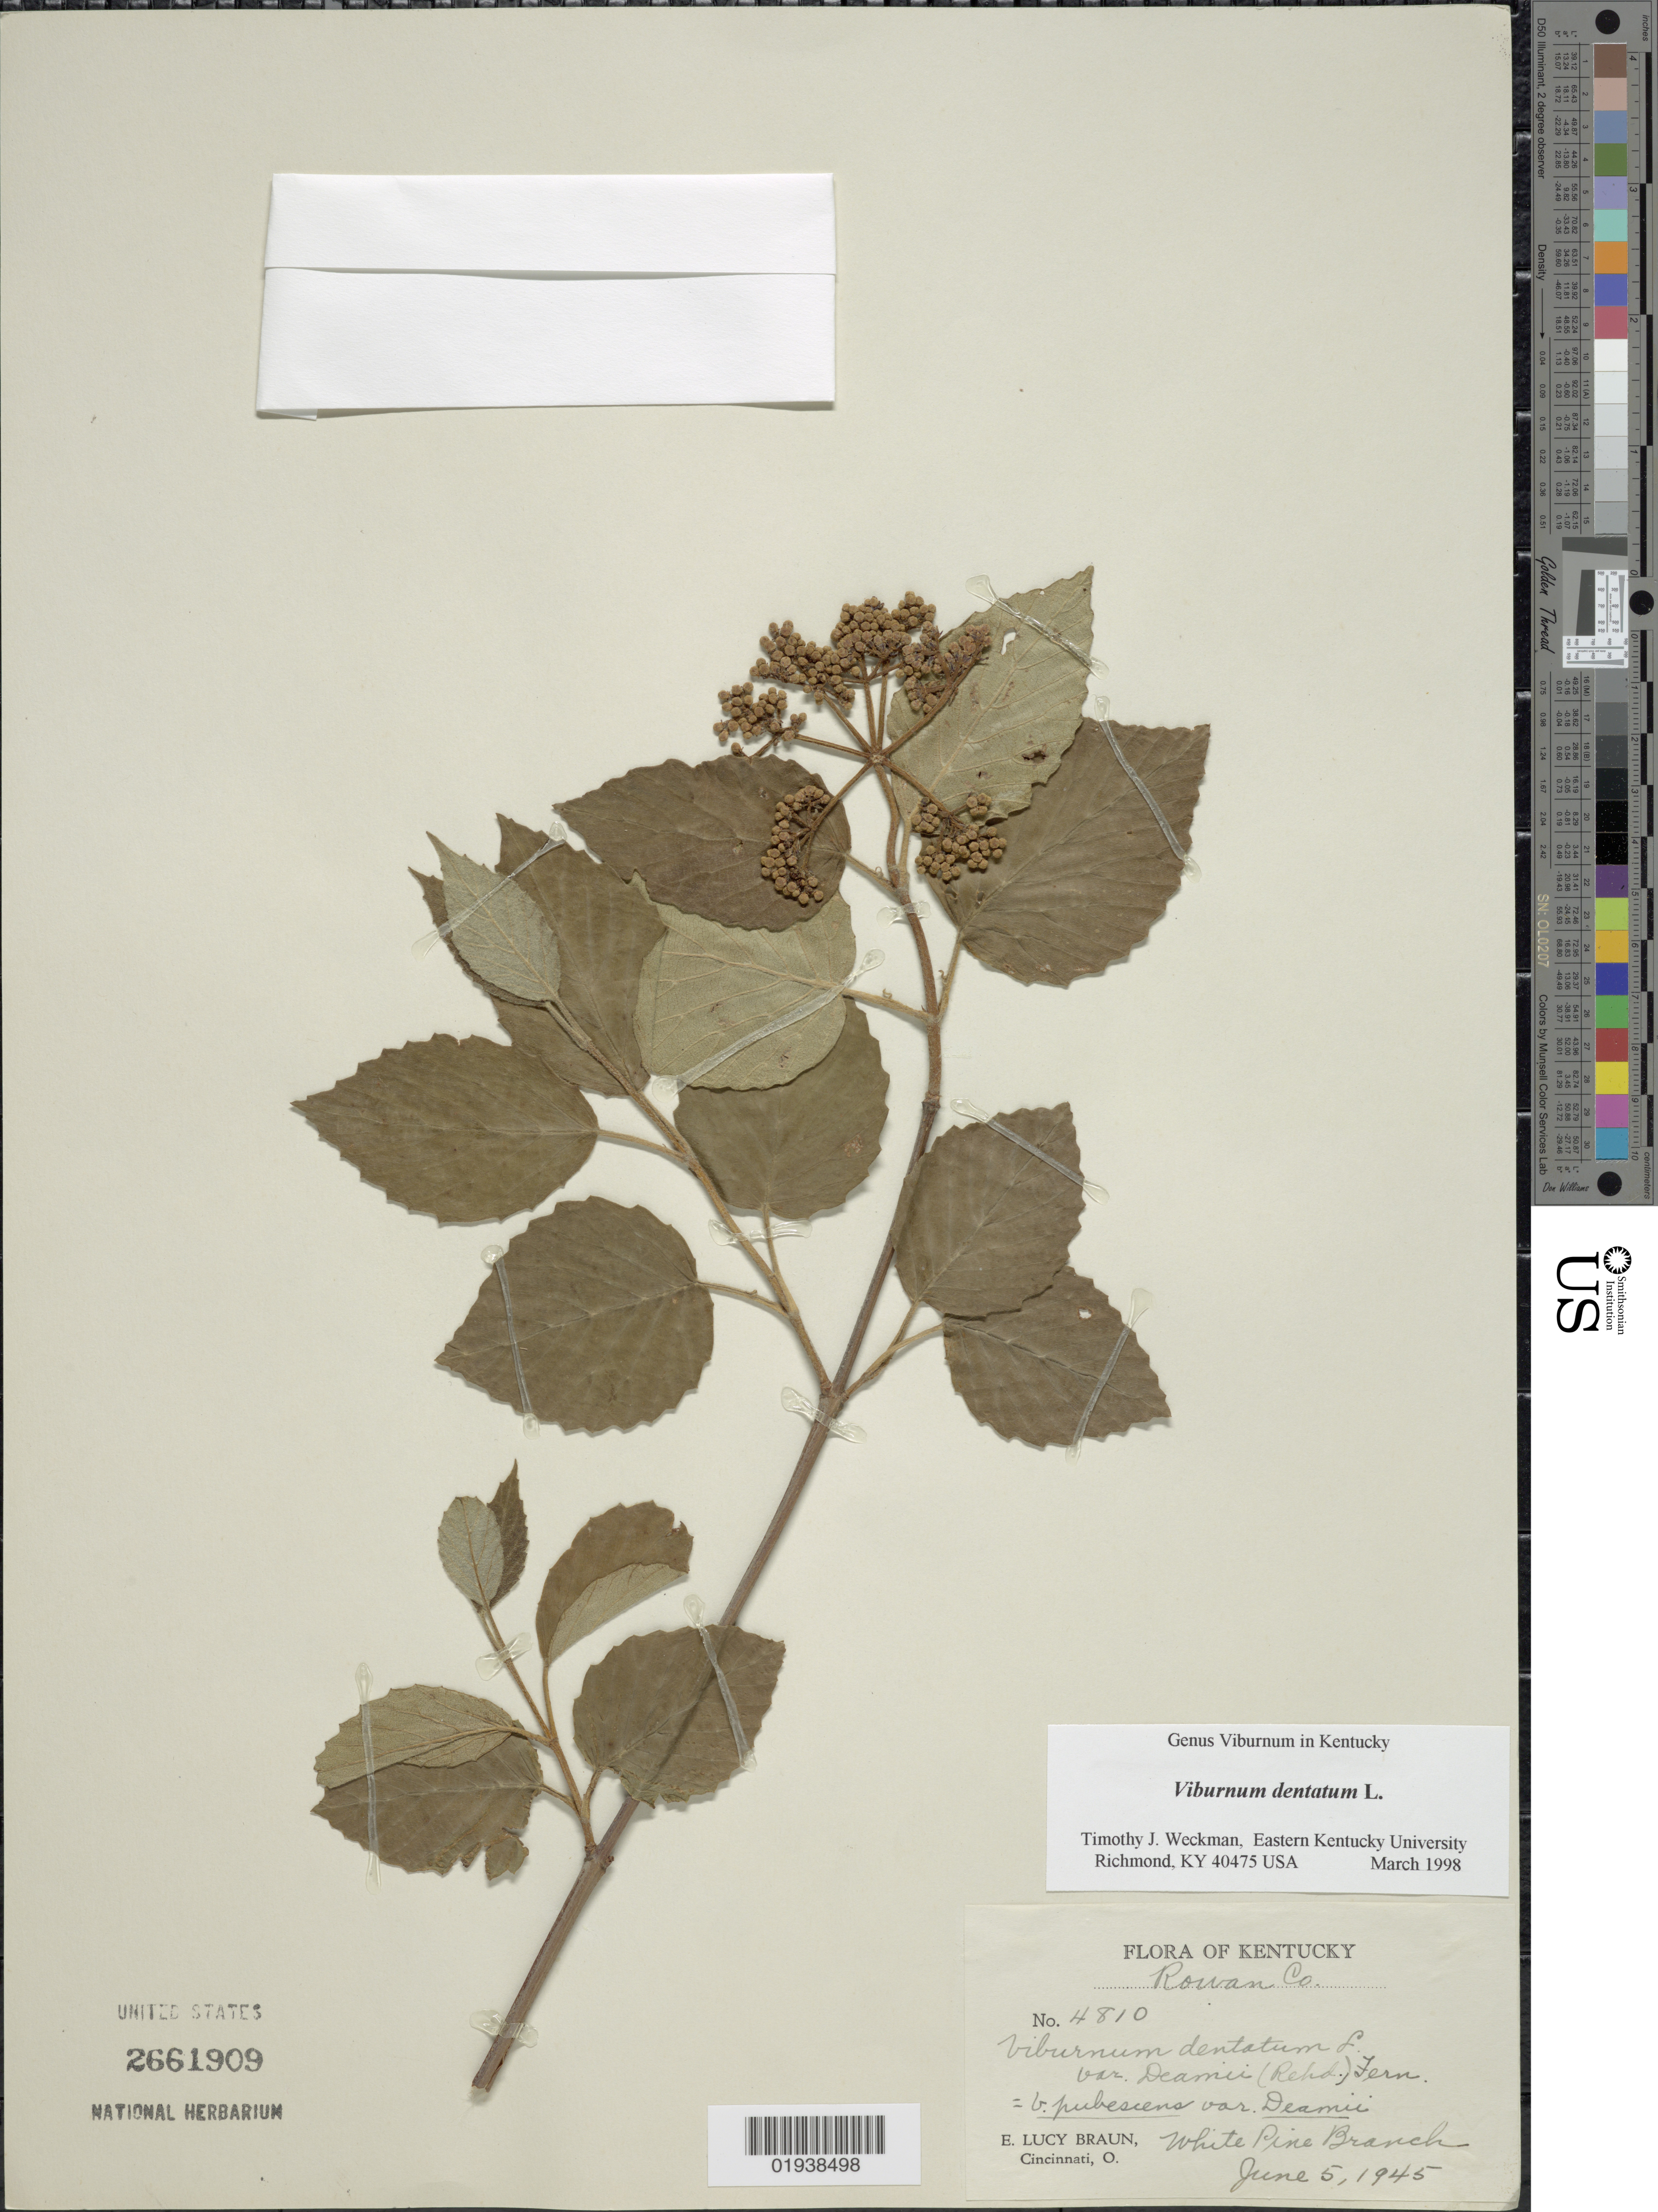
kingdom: Plantae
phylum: Tracheophyta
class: Magnoliopsida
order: Dipsacales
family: Viburnaceae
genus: Viburnum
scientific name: Viburnum dentatum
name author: L.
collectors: E. L. Braun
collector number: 4810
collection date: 1945-06-05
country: United States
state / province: Kentucky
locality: Rowan Co., White Pine Branch.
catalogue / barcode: US 2661909